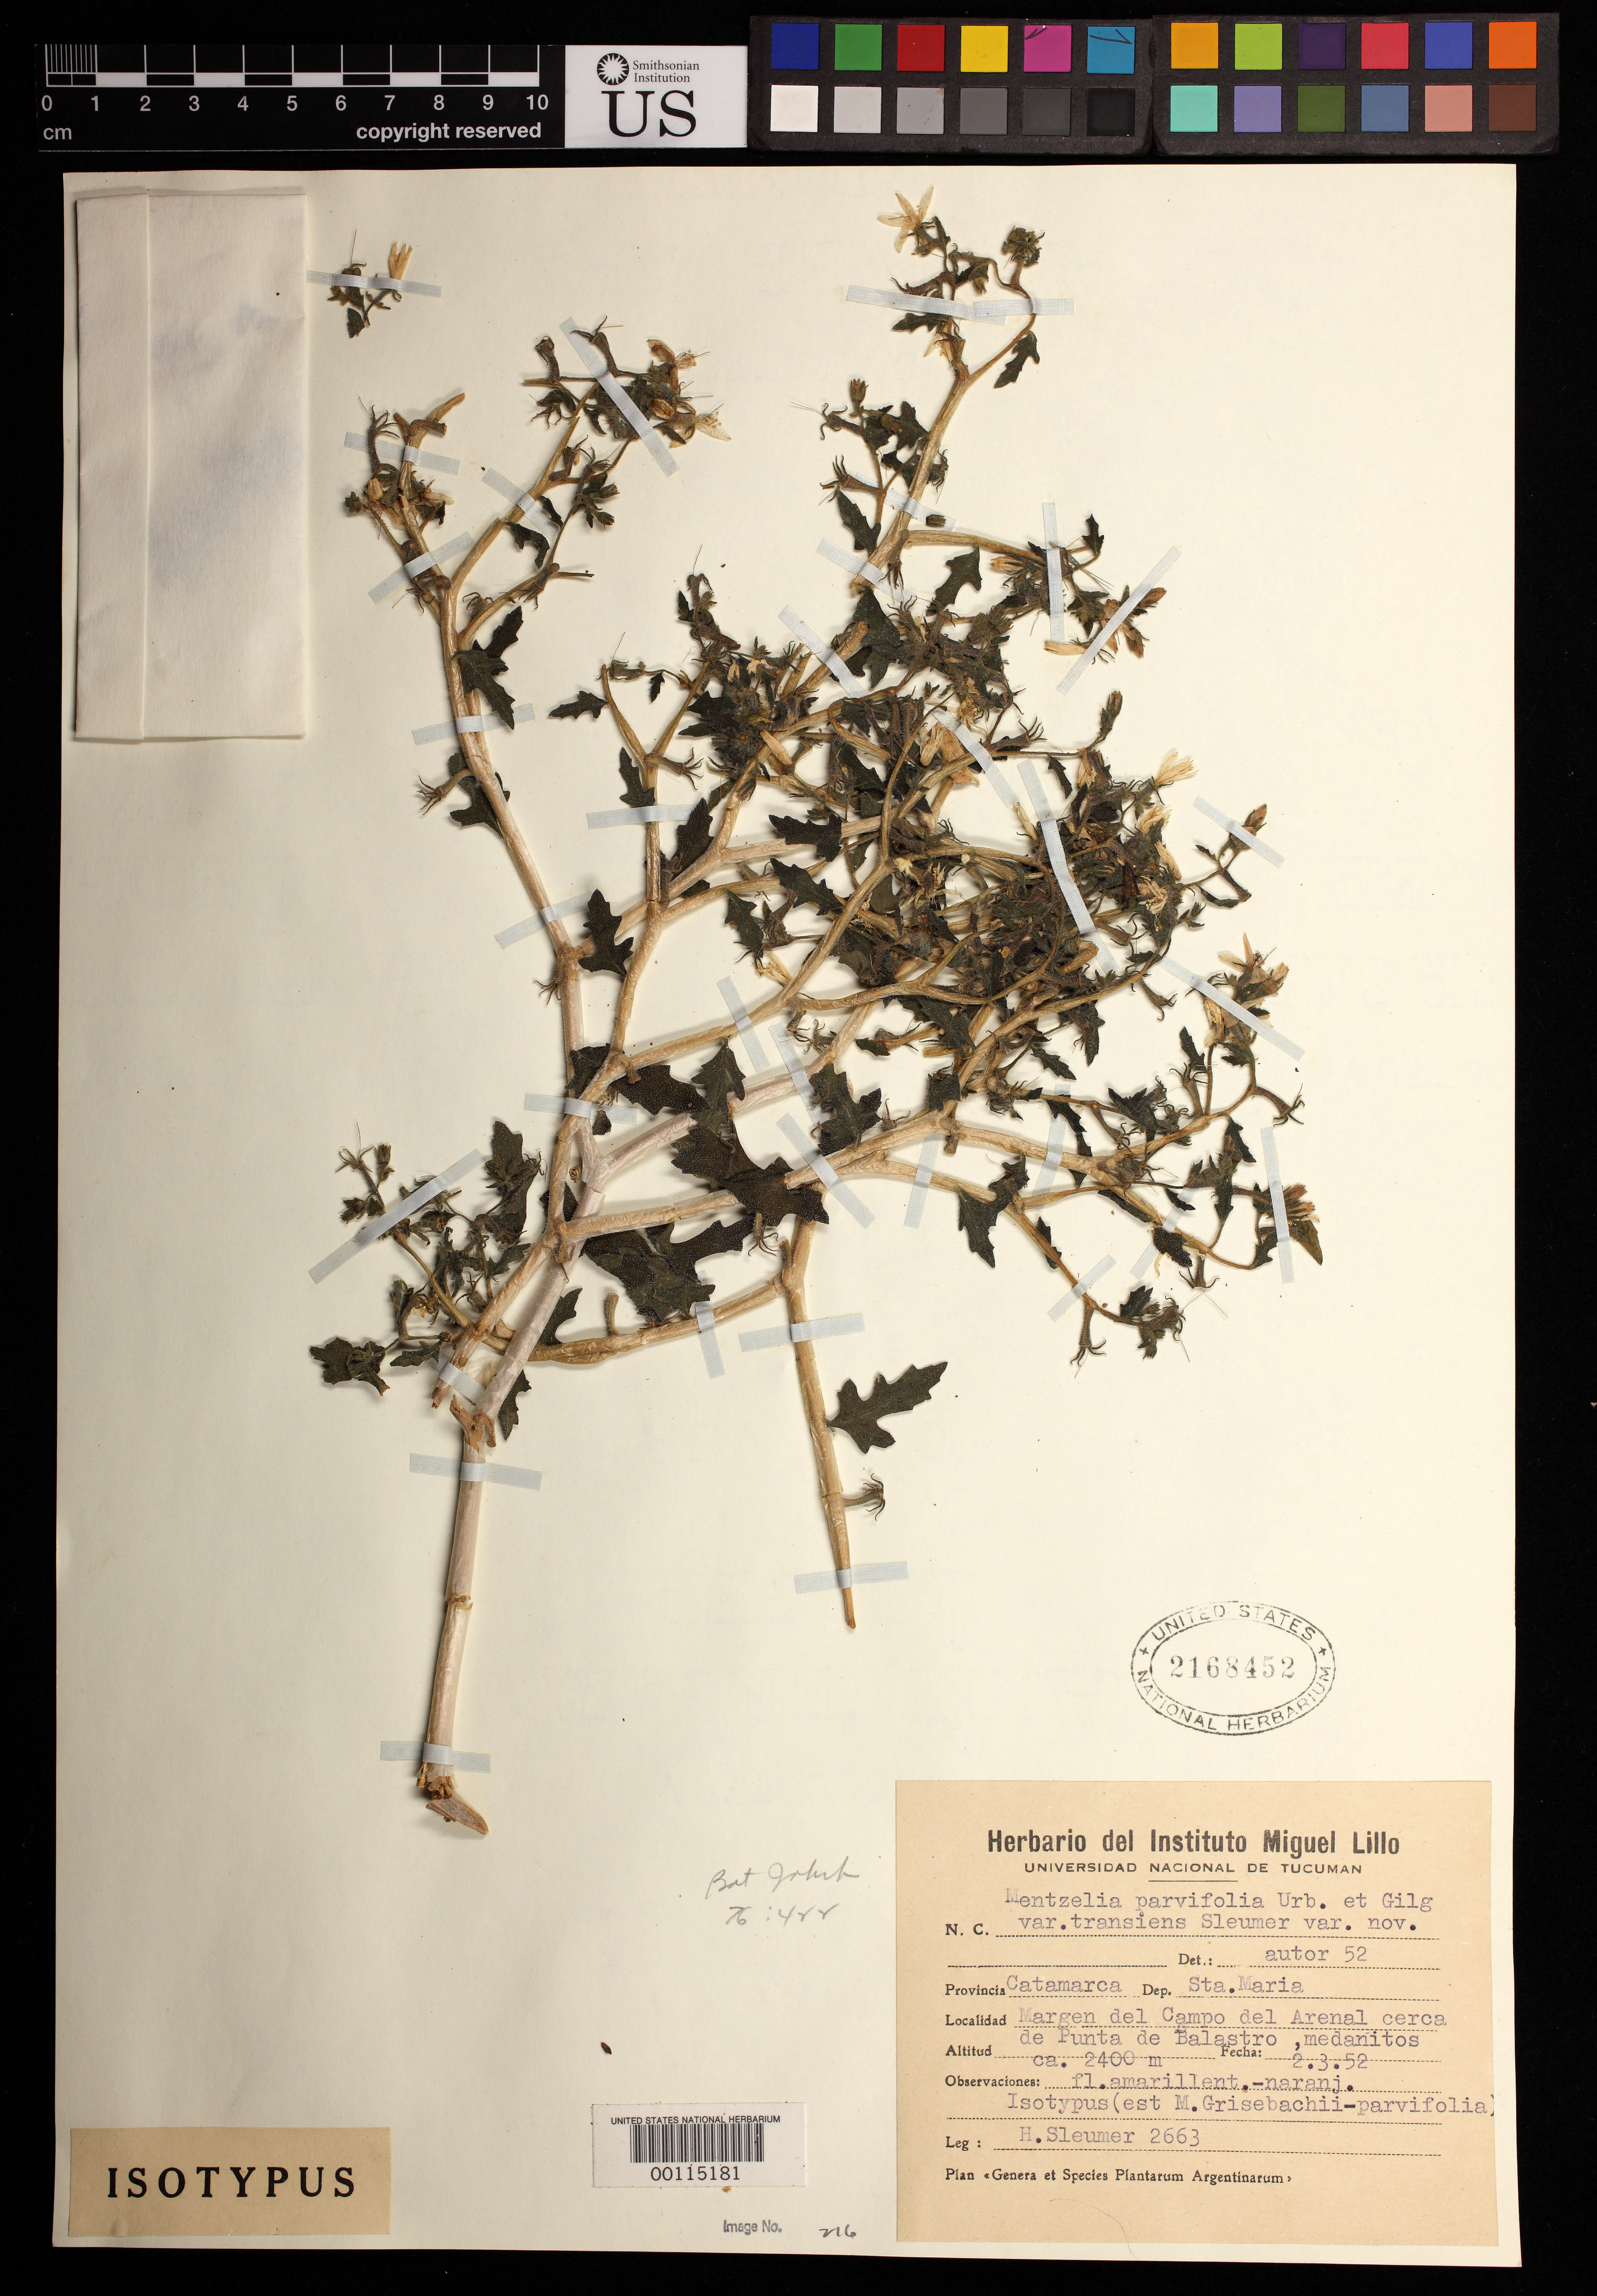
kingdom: Plantae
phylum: Tracheophyta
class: Magnoliopsida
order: Cornales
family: Loasaceae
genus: Mentzelia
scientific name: Mentzelia parvifolia var. transiens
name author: Sleumer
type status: Isotype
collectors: H. O. Sleumer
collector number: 2663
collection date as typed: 1952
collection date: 1952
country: Argentina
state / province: Catamarca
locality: Santa Maria.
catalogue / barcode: US 2168452